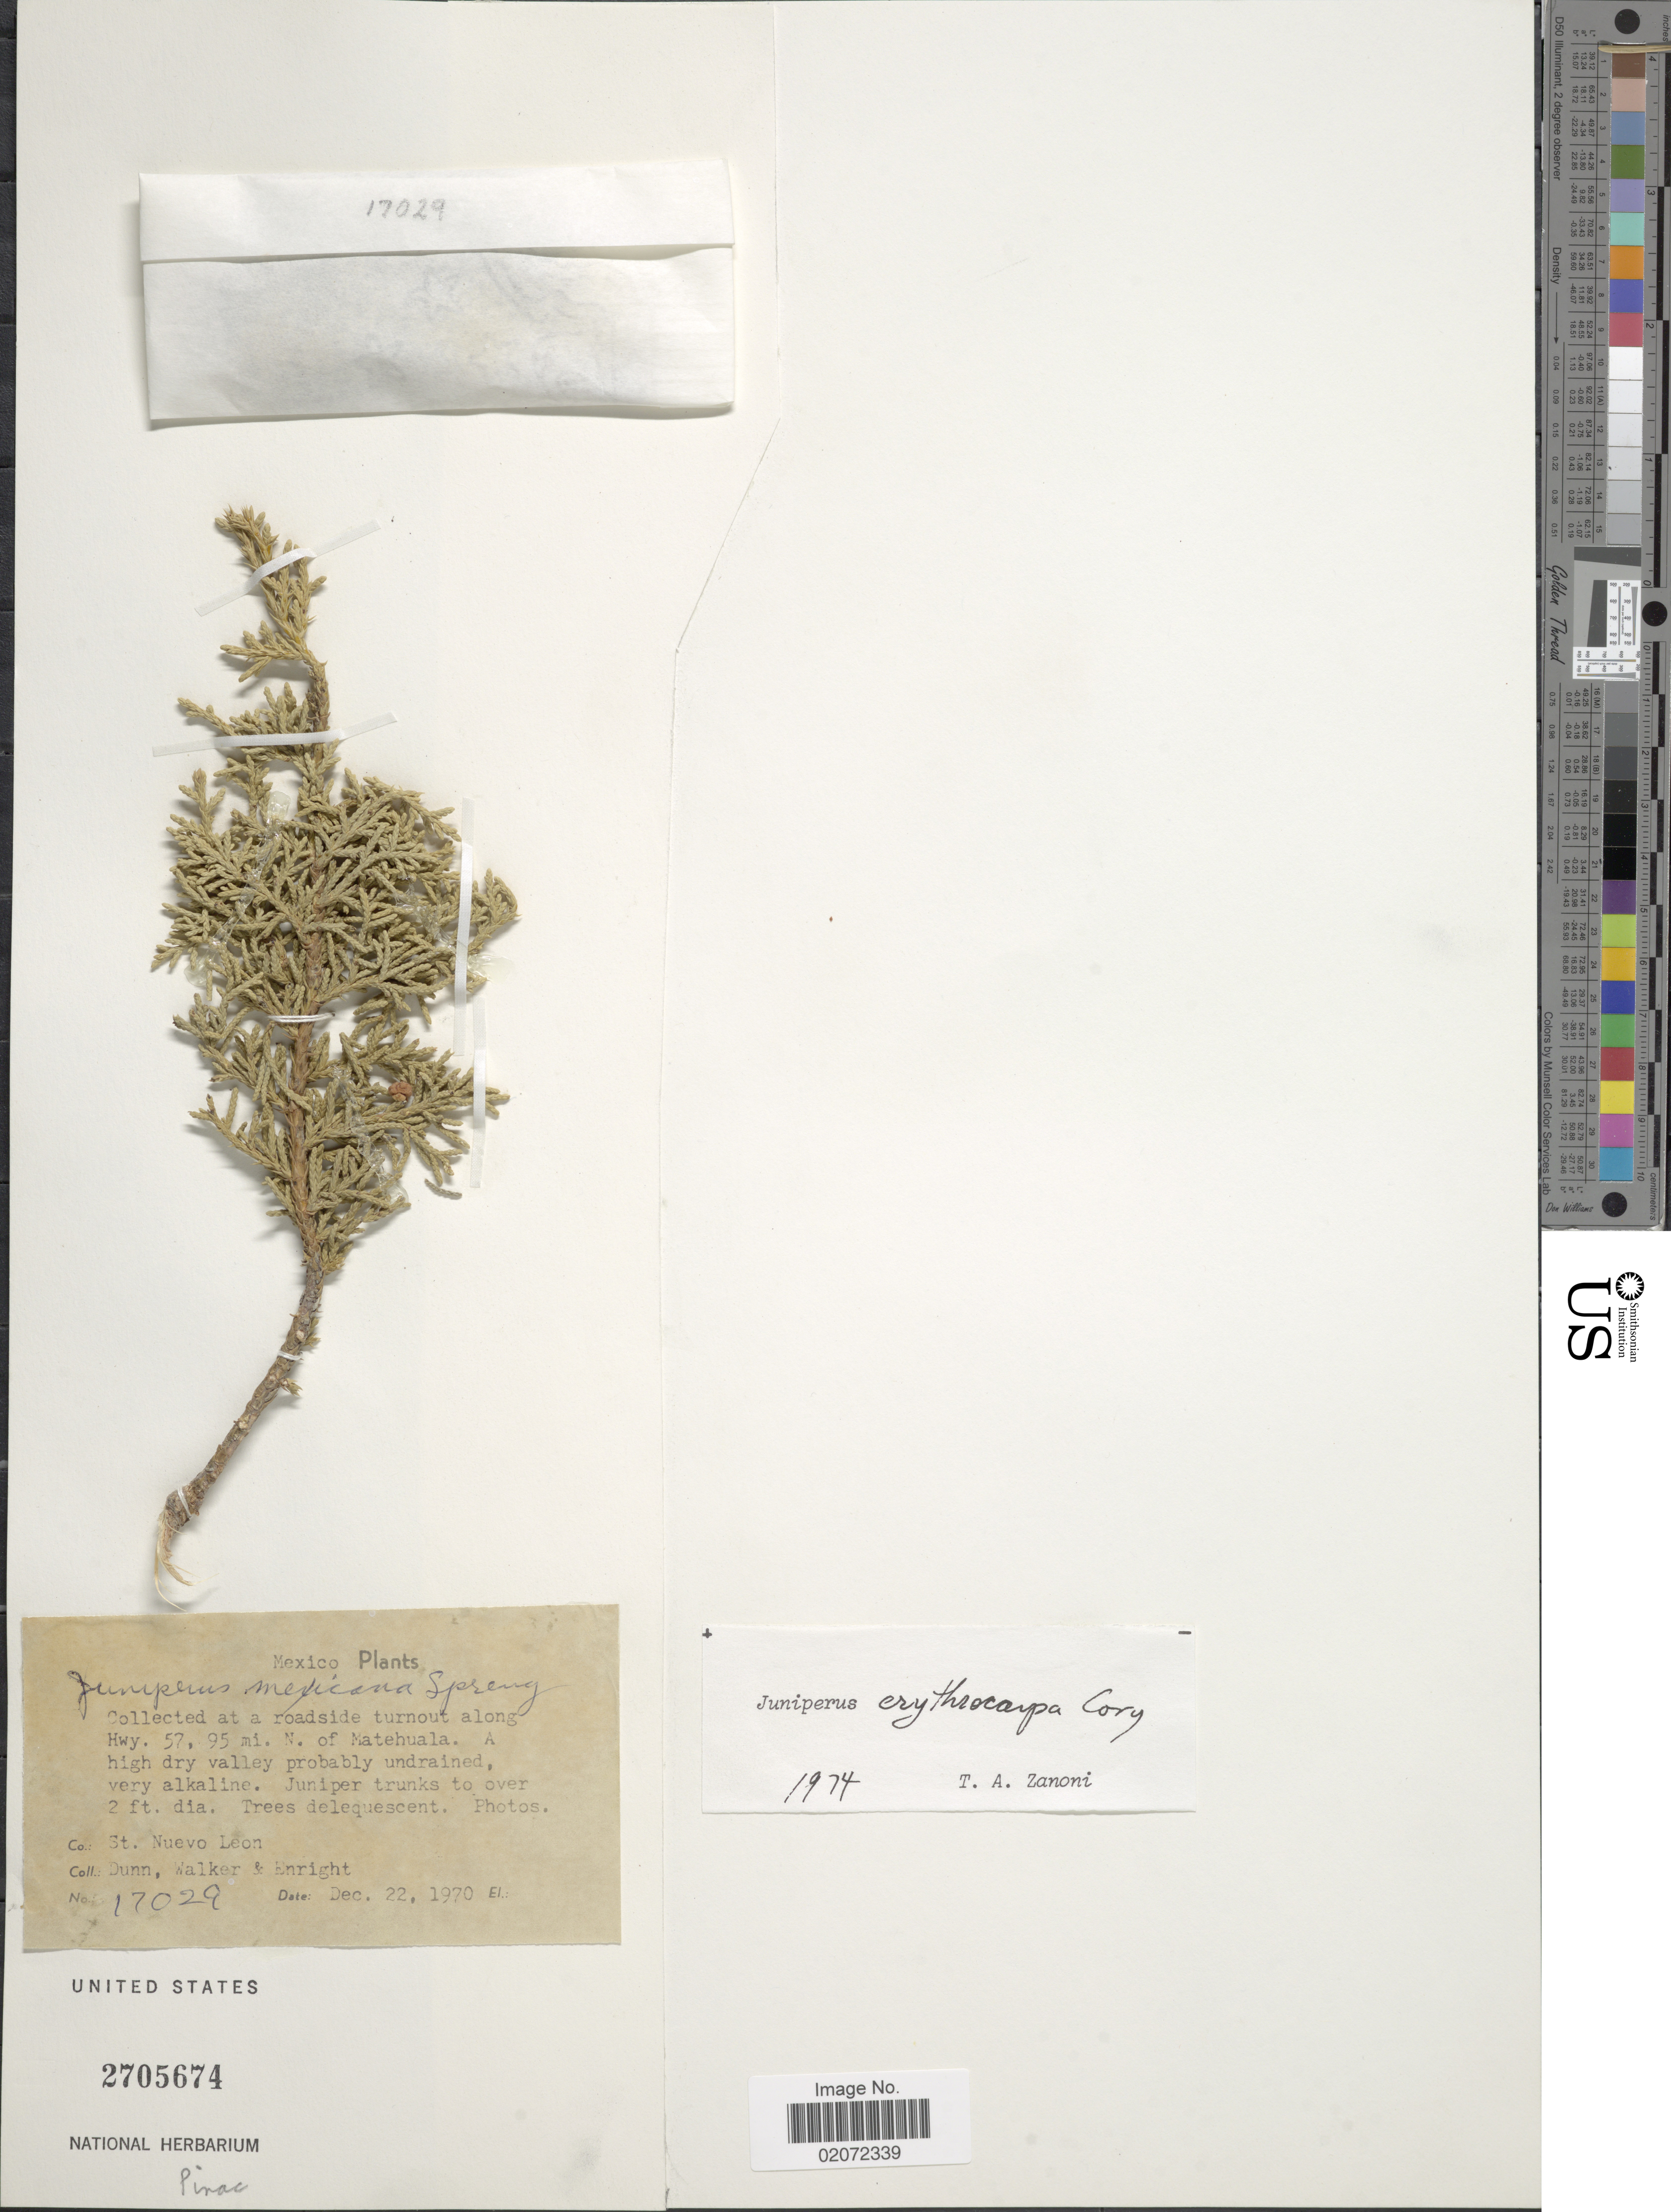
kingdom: Plantae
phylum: Tracheophyta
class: Pinopsida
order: Pinales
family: Cupressaceae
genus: Juniperus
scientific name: Juniperus erythocarpa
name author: Cory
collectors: Dunn, --, -. Walker & -. Enright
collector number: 17029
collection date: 1970-12-22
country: Mexico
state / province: Nuevo León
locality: At a roadside turnout along Hwy. 57, 95 mi. N. of Matehuala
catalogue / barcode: US 2705674